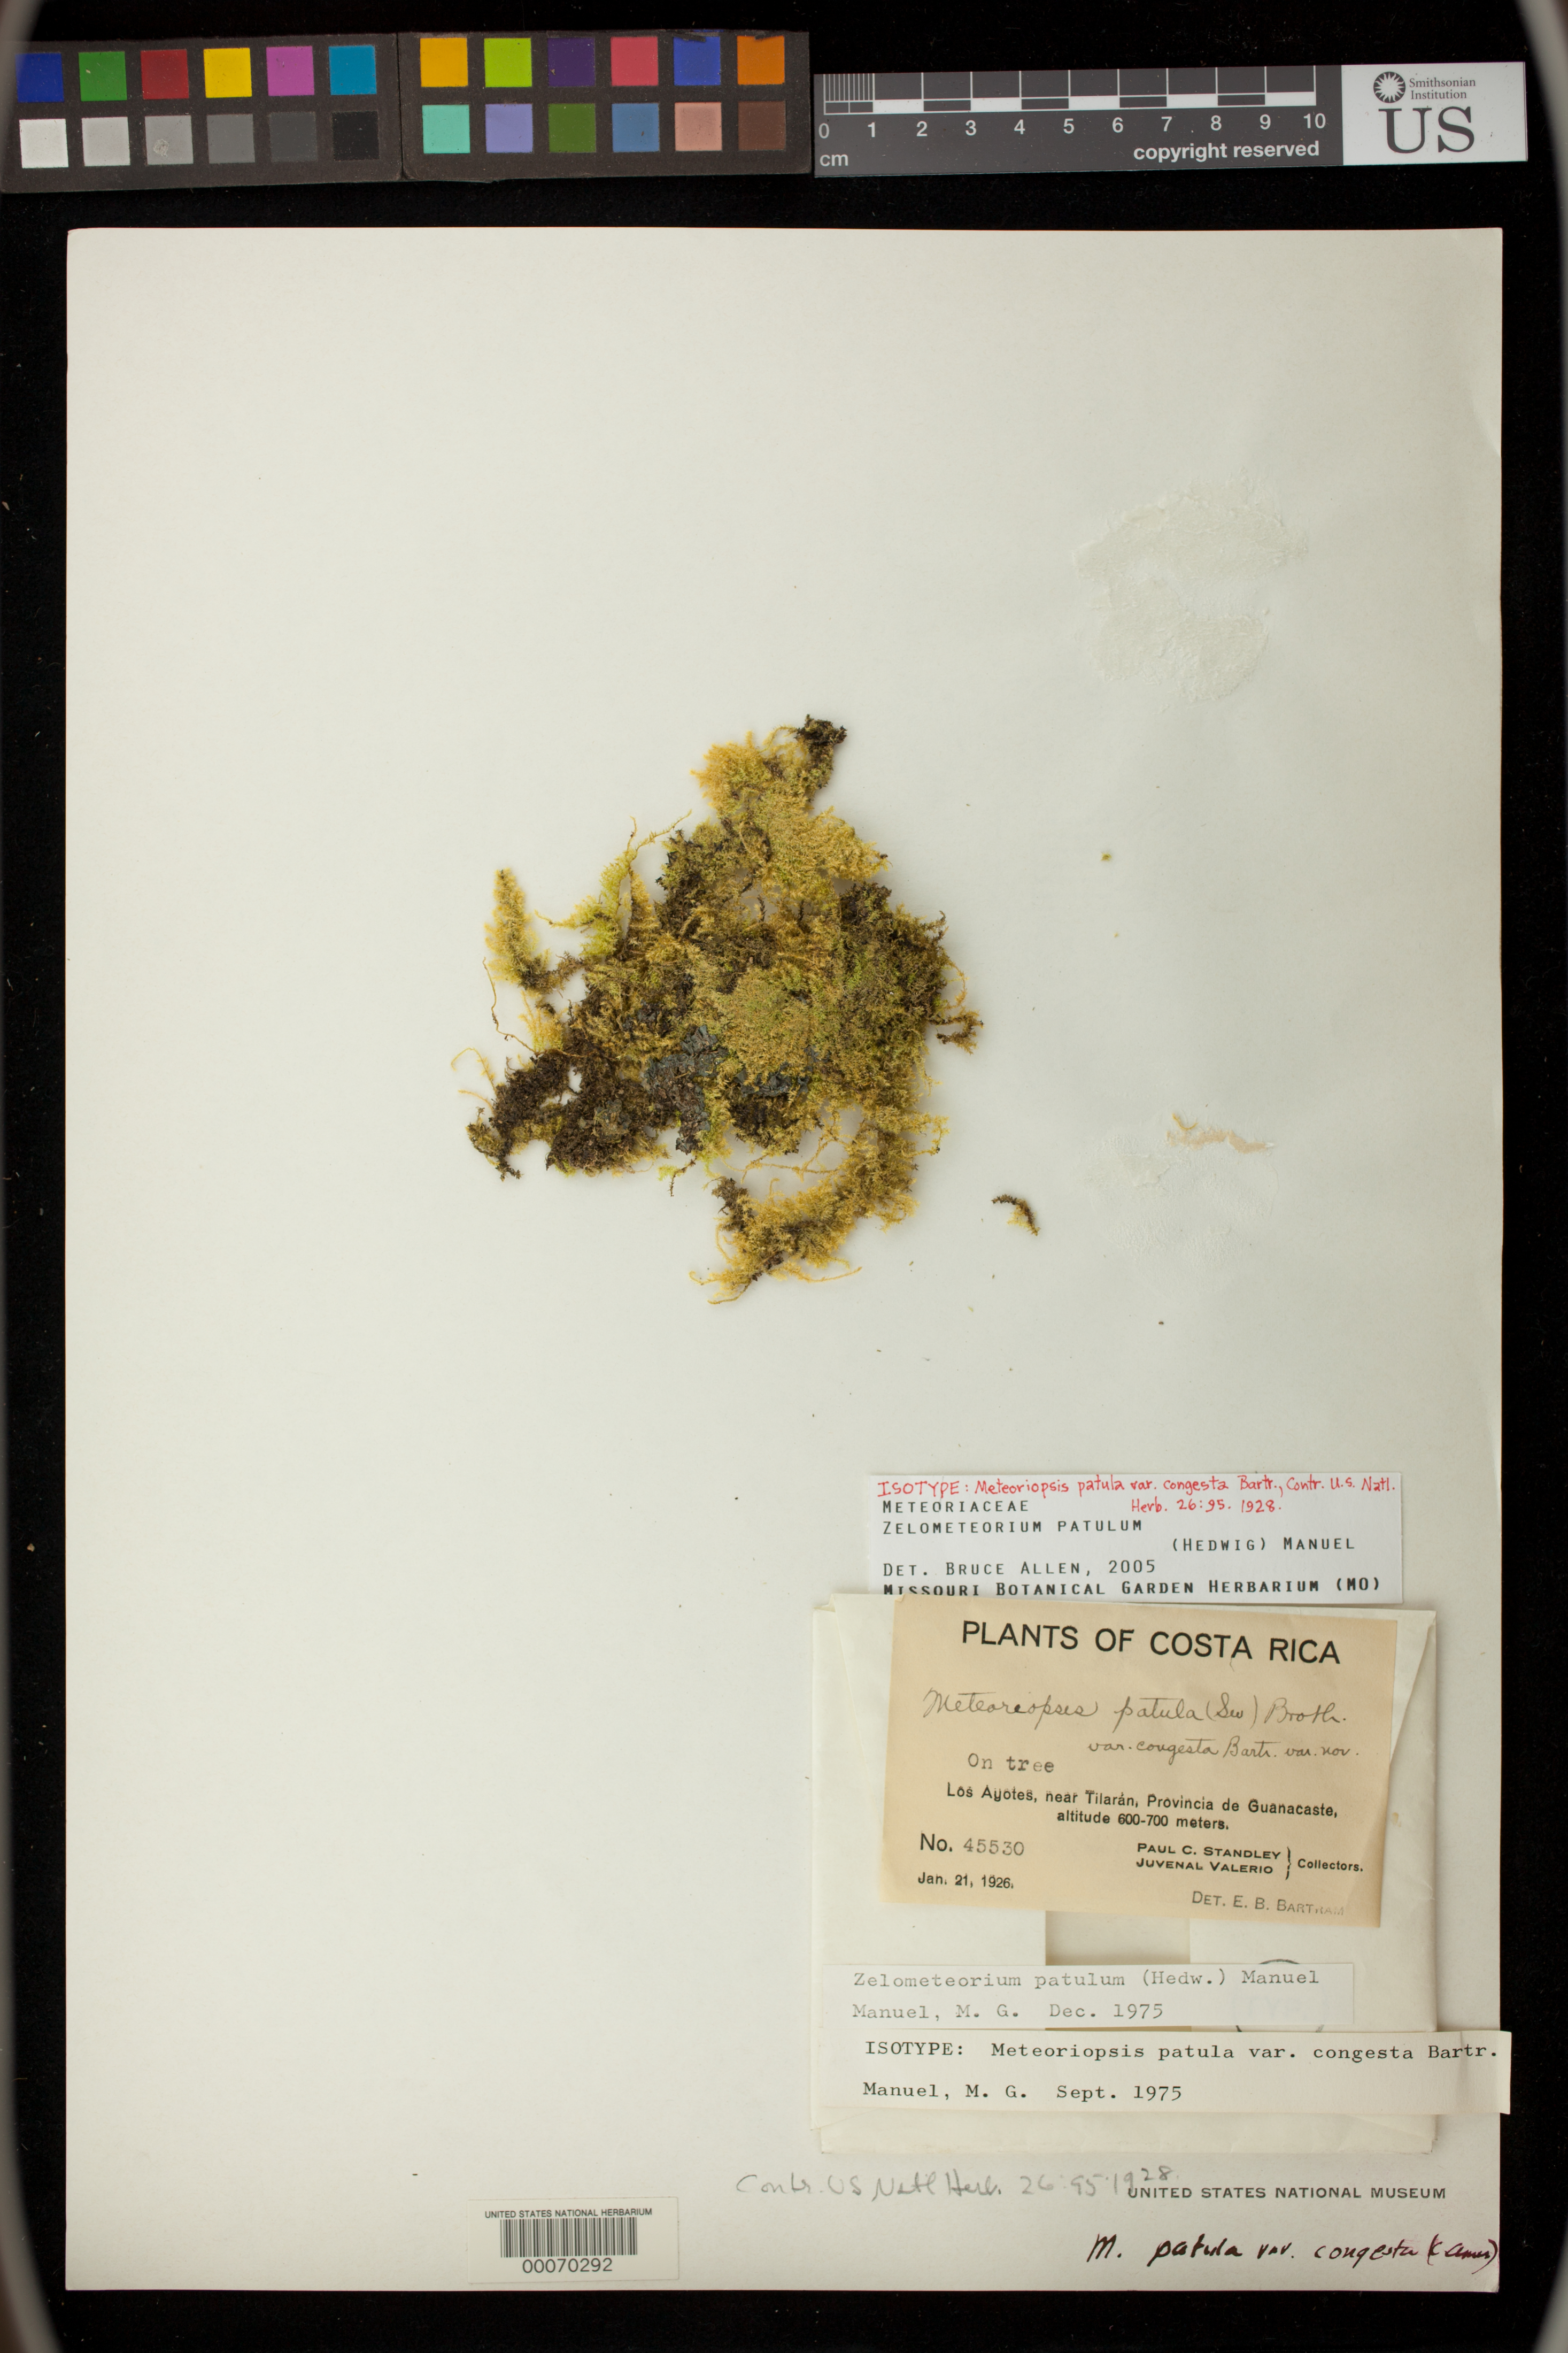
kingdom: Plantae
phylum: Bryophyta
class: Bryopsida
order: Hypnales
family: Meteoriaceae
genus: Meteoriopsis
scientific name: Meteoriopsis patula var. congesta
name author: Broth.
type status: Holotype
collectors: P. C. Standley & J. Valerio R.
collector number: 45530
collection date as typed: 21 Jan 1926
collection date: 1926-01-21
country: Costa Rica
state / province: Guanacaste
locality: Los Ayotes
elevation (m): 600